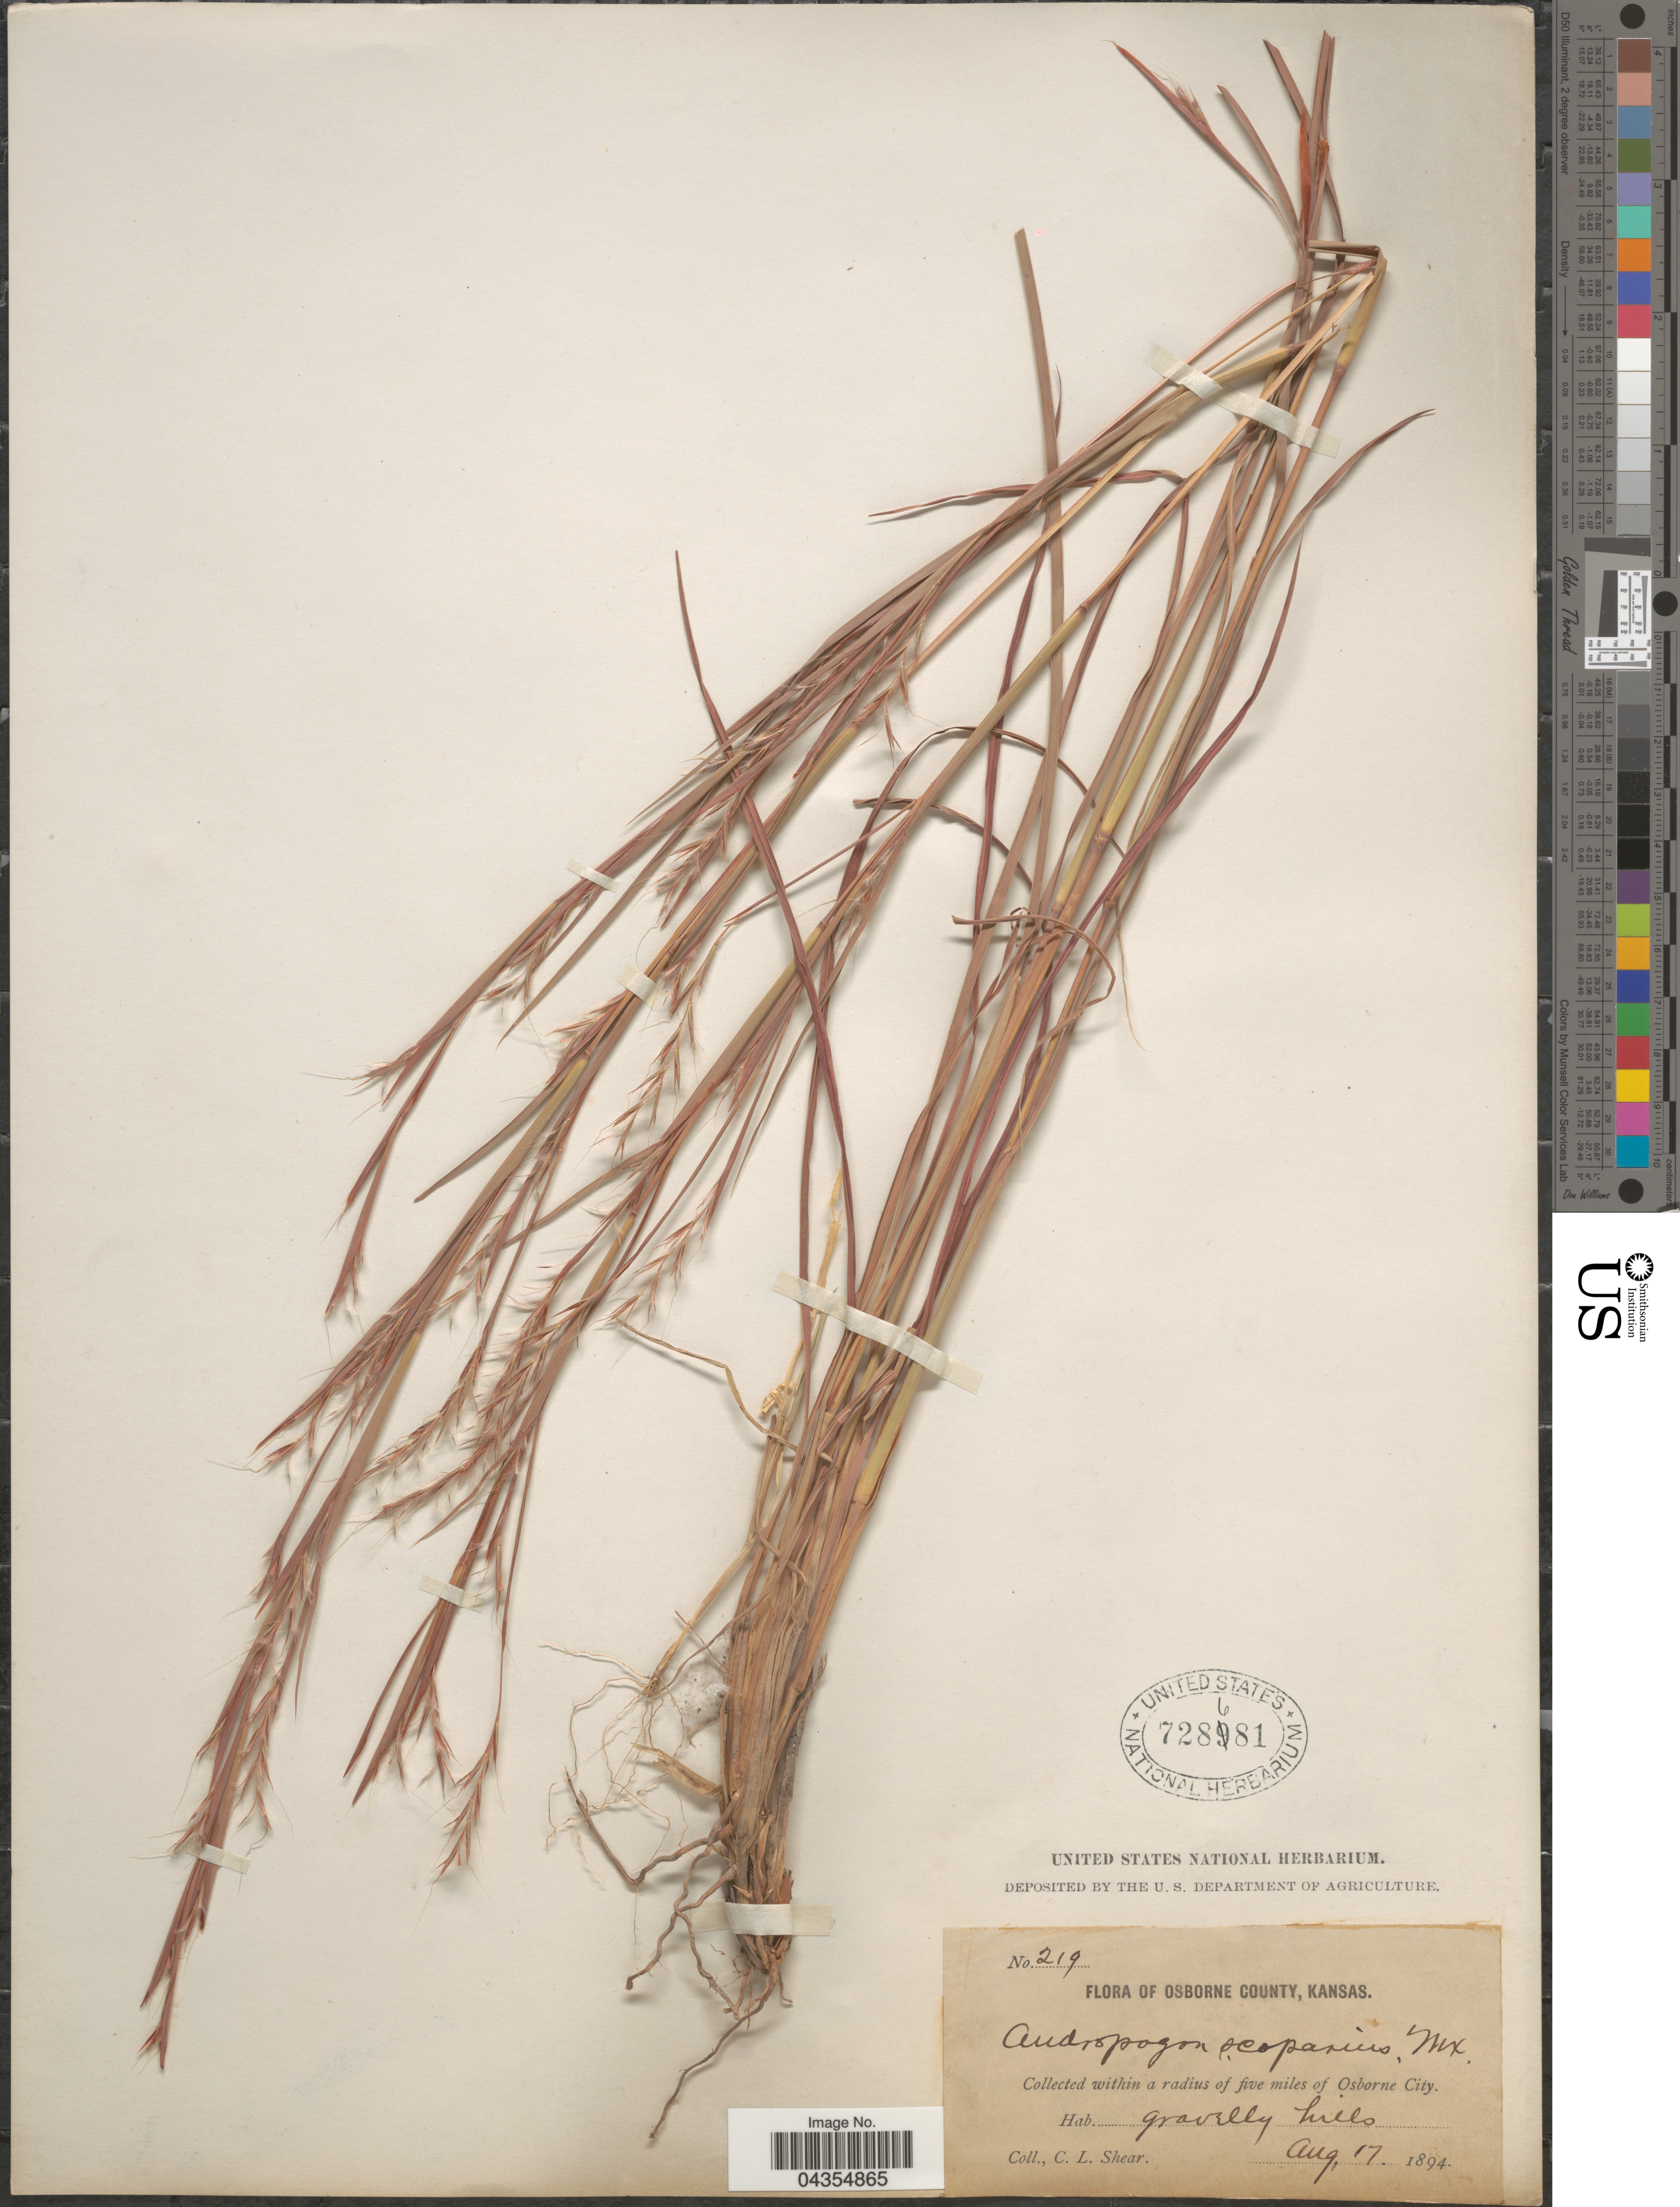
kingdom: Plantae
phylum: Tracheophyta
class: Liliopsida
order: Poales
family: Poaceae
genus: Schizachyrium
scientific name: Schizachyrium sanguineum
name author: (Retz.) Alston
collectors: C. L. Shear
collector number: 219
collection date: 1894-08-17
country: United States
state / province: Kansas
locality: Osborne County. Within a radius of five miles of Osborne City.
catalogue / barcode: US 728681